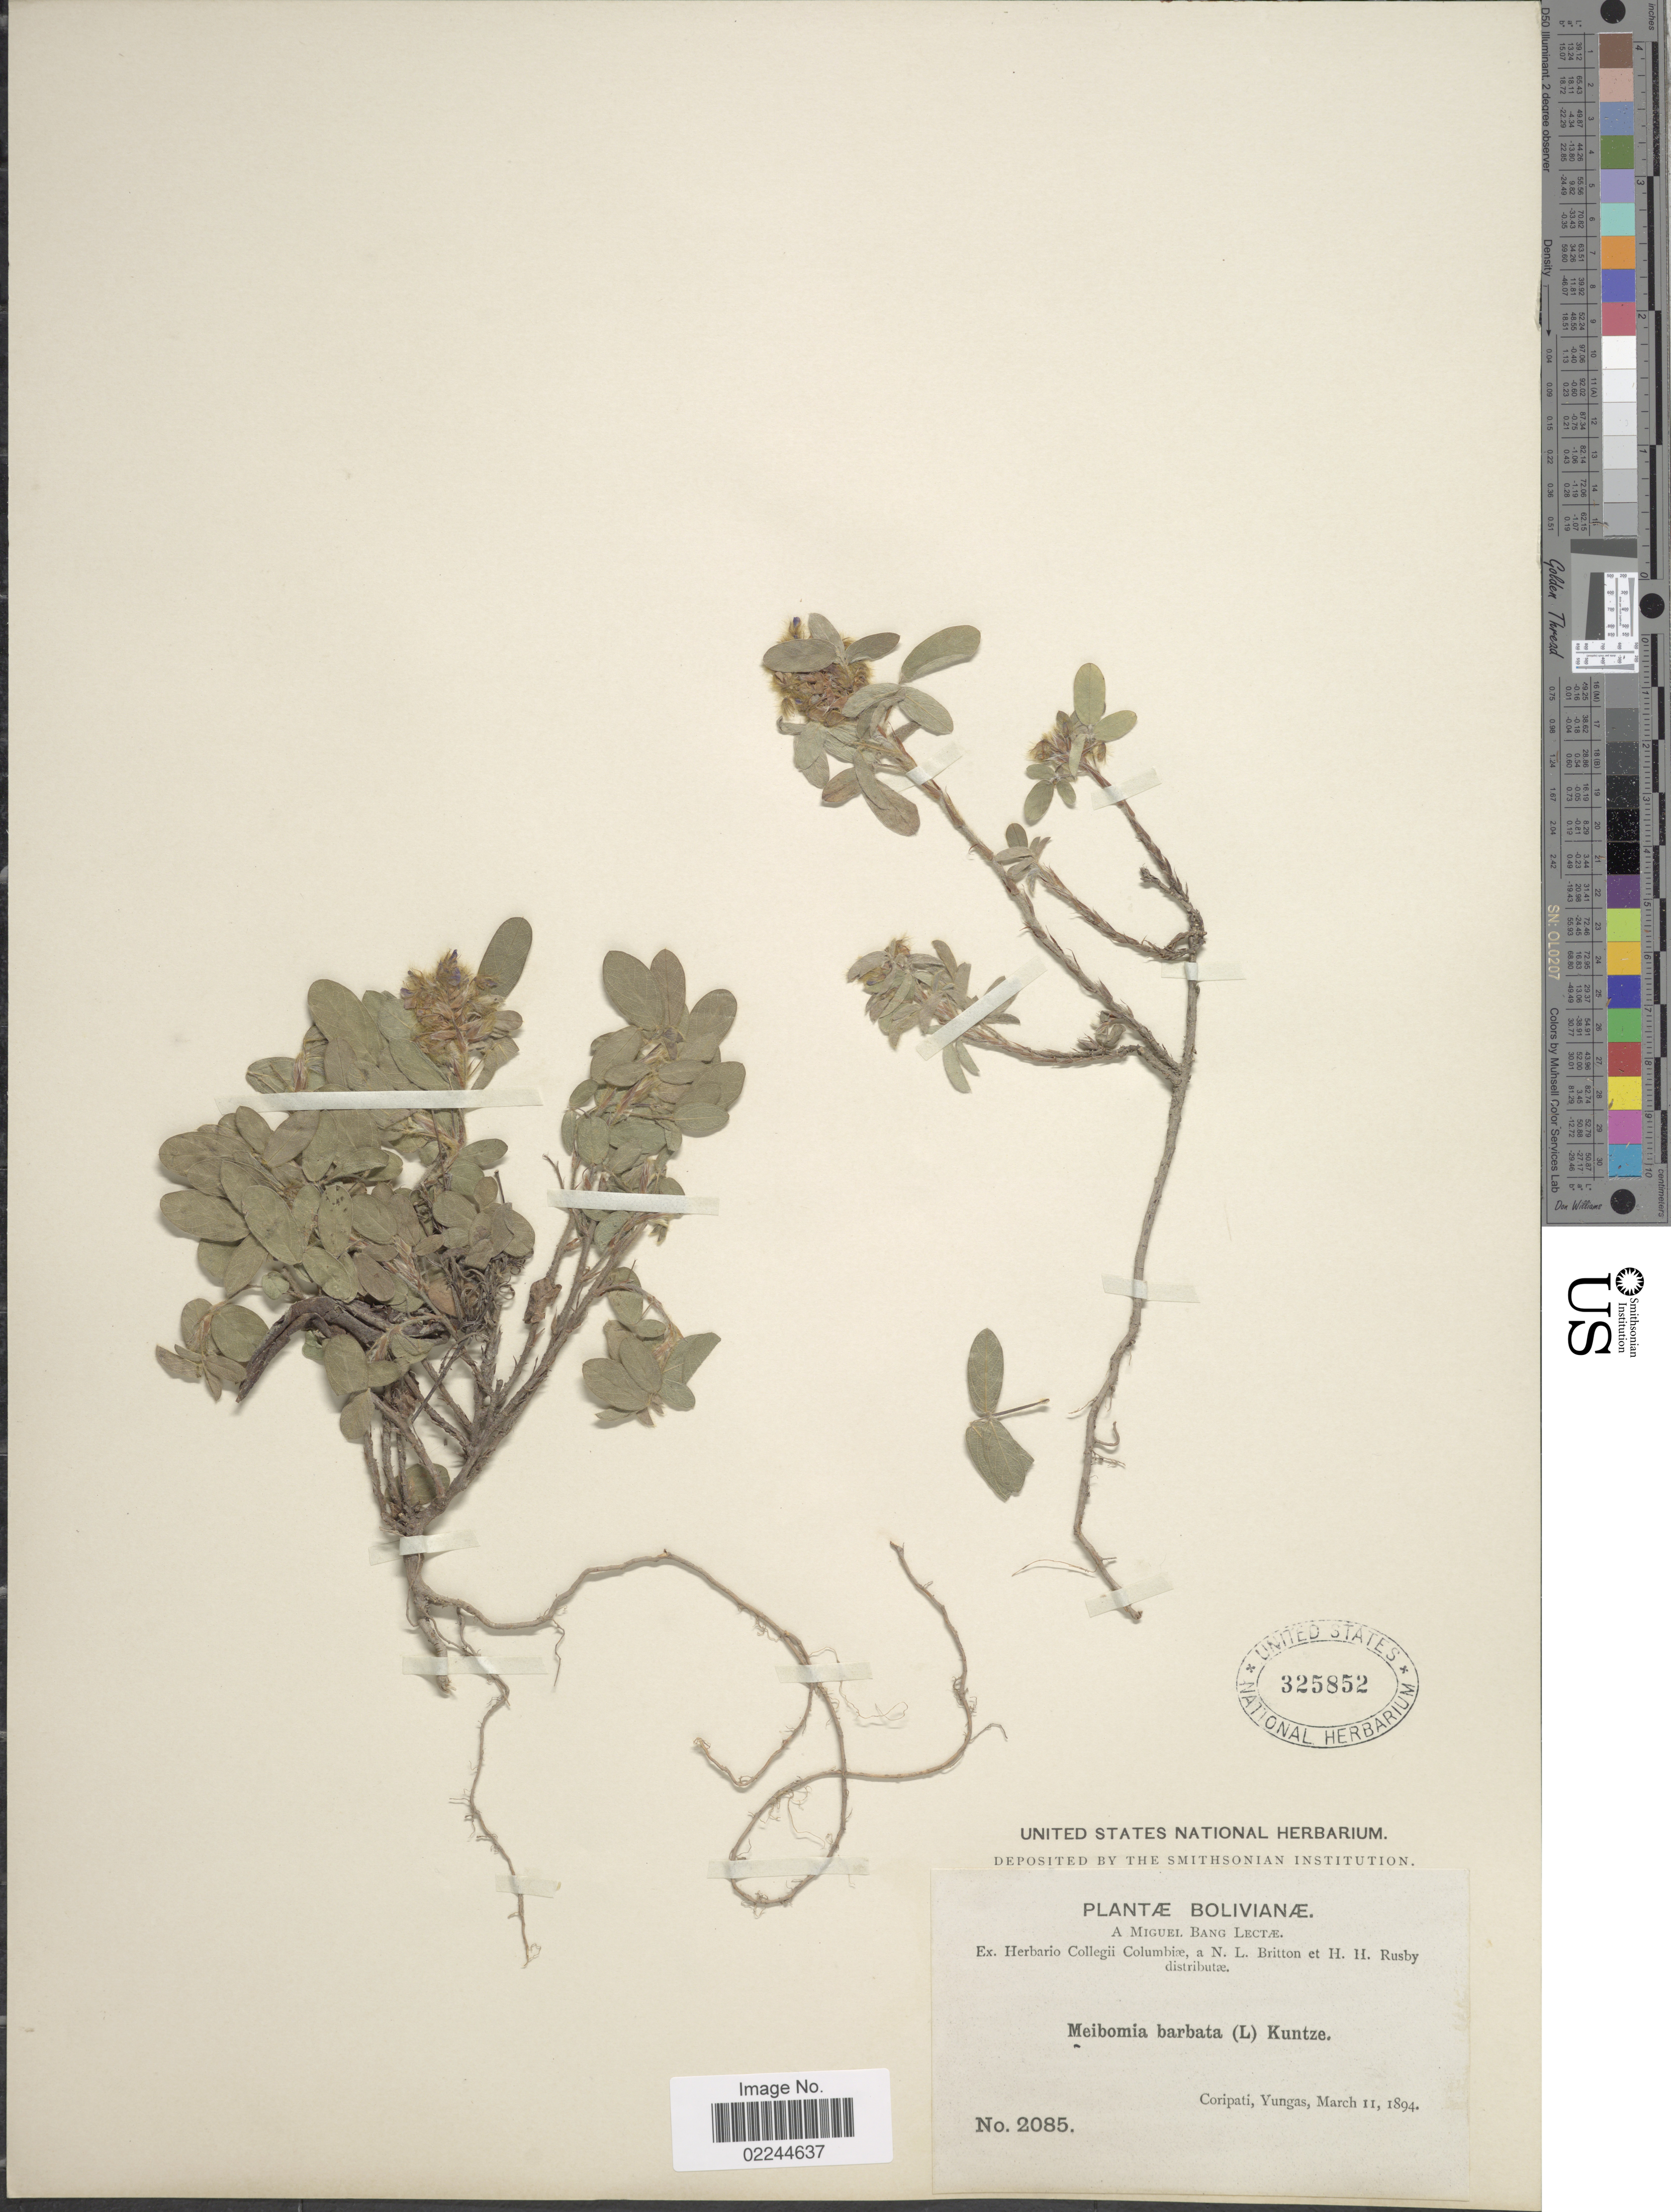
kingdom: Plantae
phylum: Tracheophyta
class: Magnoliopsida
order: Fabales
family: Fabaceae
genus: Grona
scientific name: Grona barbata var. barbata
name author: (L.) H. Ohashi & K. Ohashi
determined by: Strong, Mark T., (BOT), Smithsonian Institution - National Museum of Natural History (UNITED STATES)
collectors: M. Bang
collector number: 2085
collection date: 1894-03-11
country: Bolivia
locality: Coripati, Yungas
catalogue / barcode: US 325852